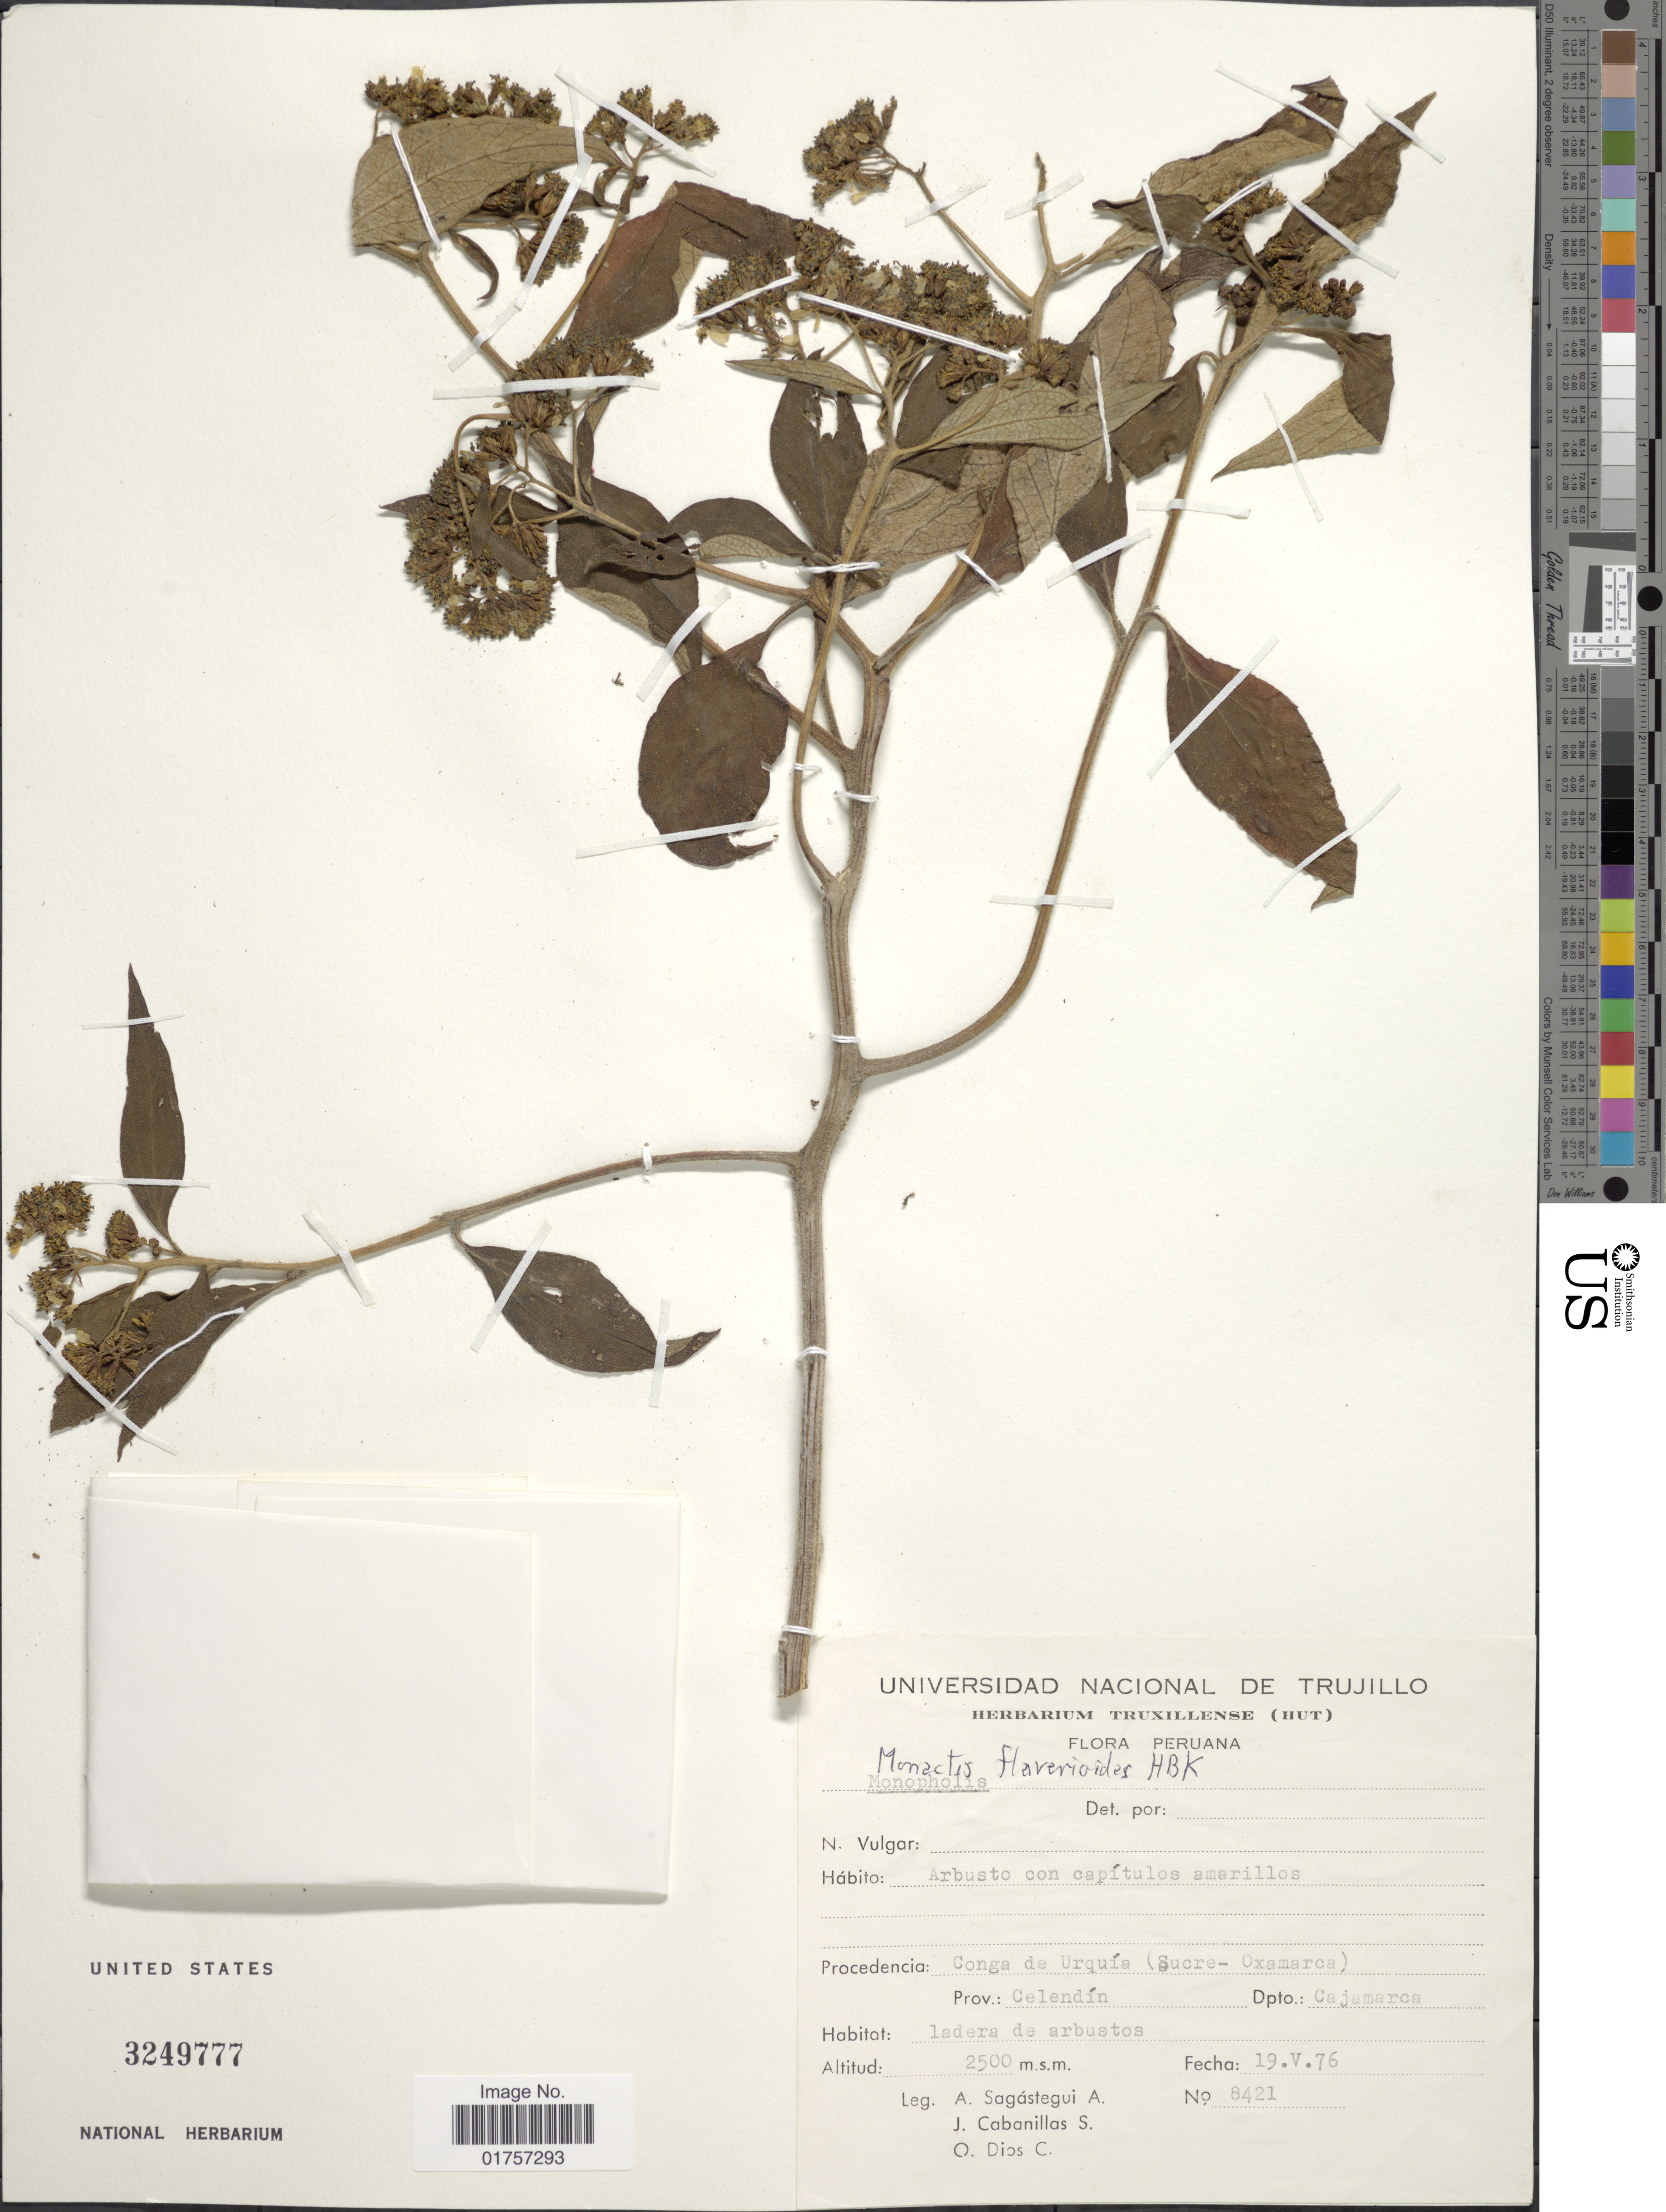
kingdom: Plantae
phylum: Tracheophyta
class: Magnoliopsida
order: Asterales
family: Asteraceae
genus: Monactis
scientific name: Monactis flaverioides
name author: Humb.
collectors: A. Sagástegui A., J. Cabanillas S. & O. Dios C.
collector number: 8421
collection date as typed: Transcribed d/m/y: 19/5/76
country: Peru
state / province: Cajamarca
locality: Procedencia: Conga de Urquía (Sucre-Oxamarca). Prov.: Celendín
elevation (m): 2500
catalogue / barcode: US 3249777